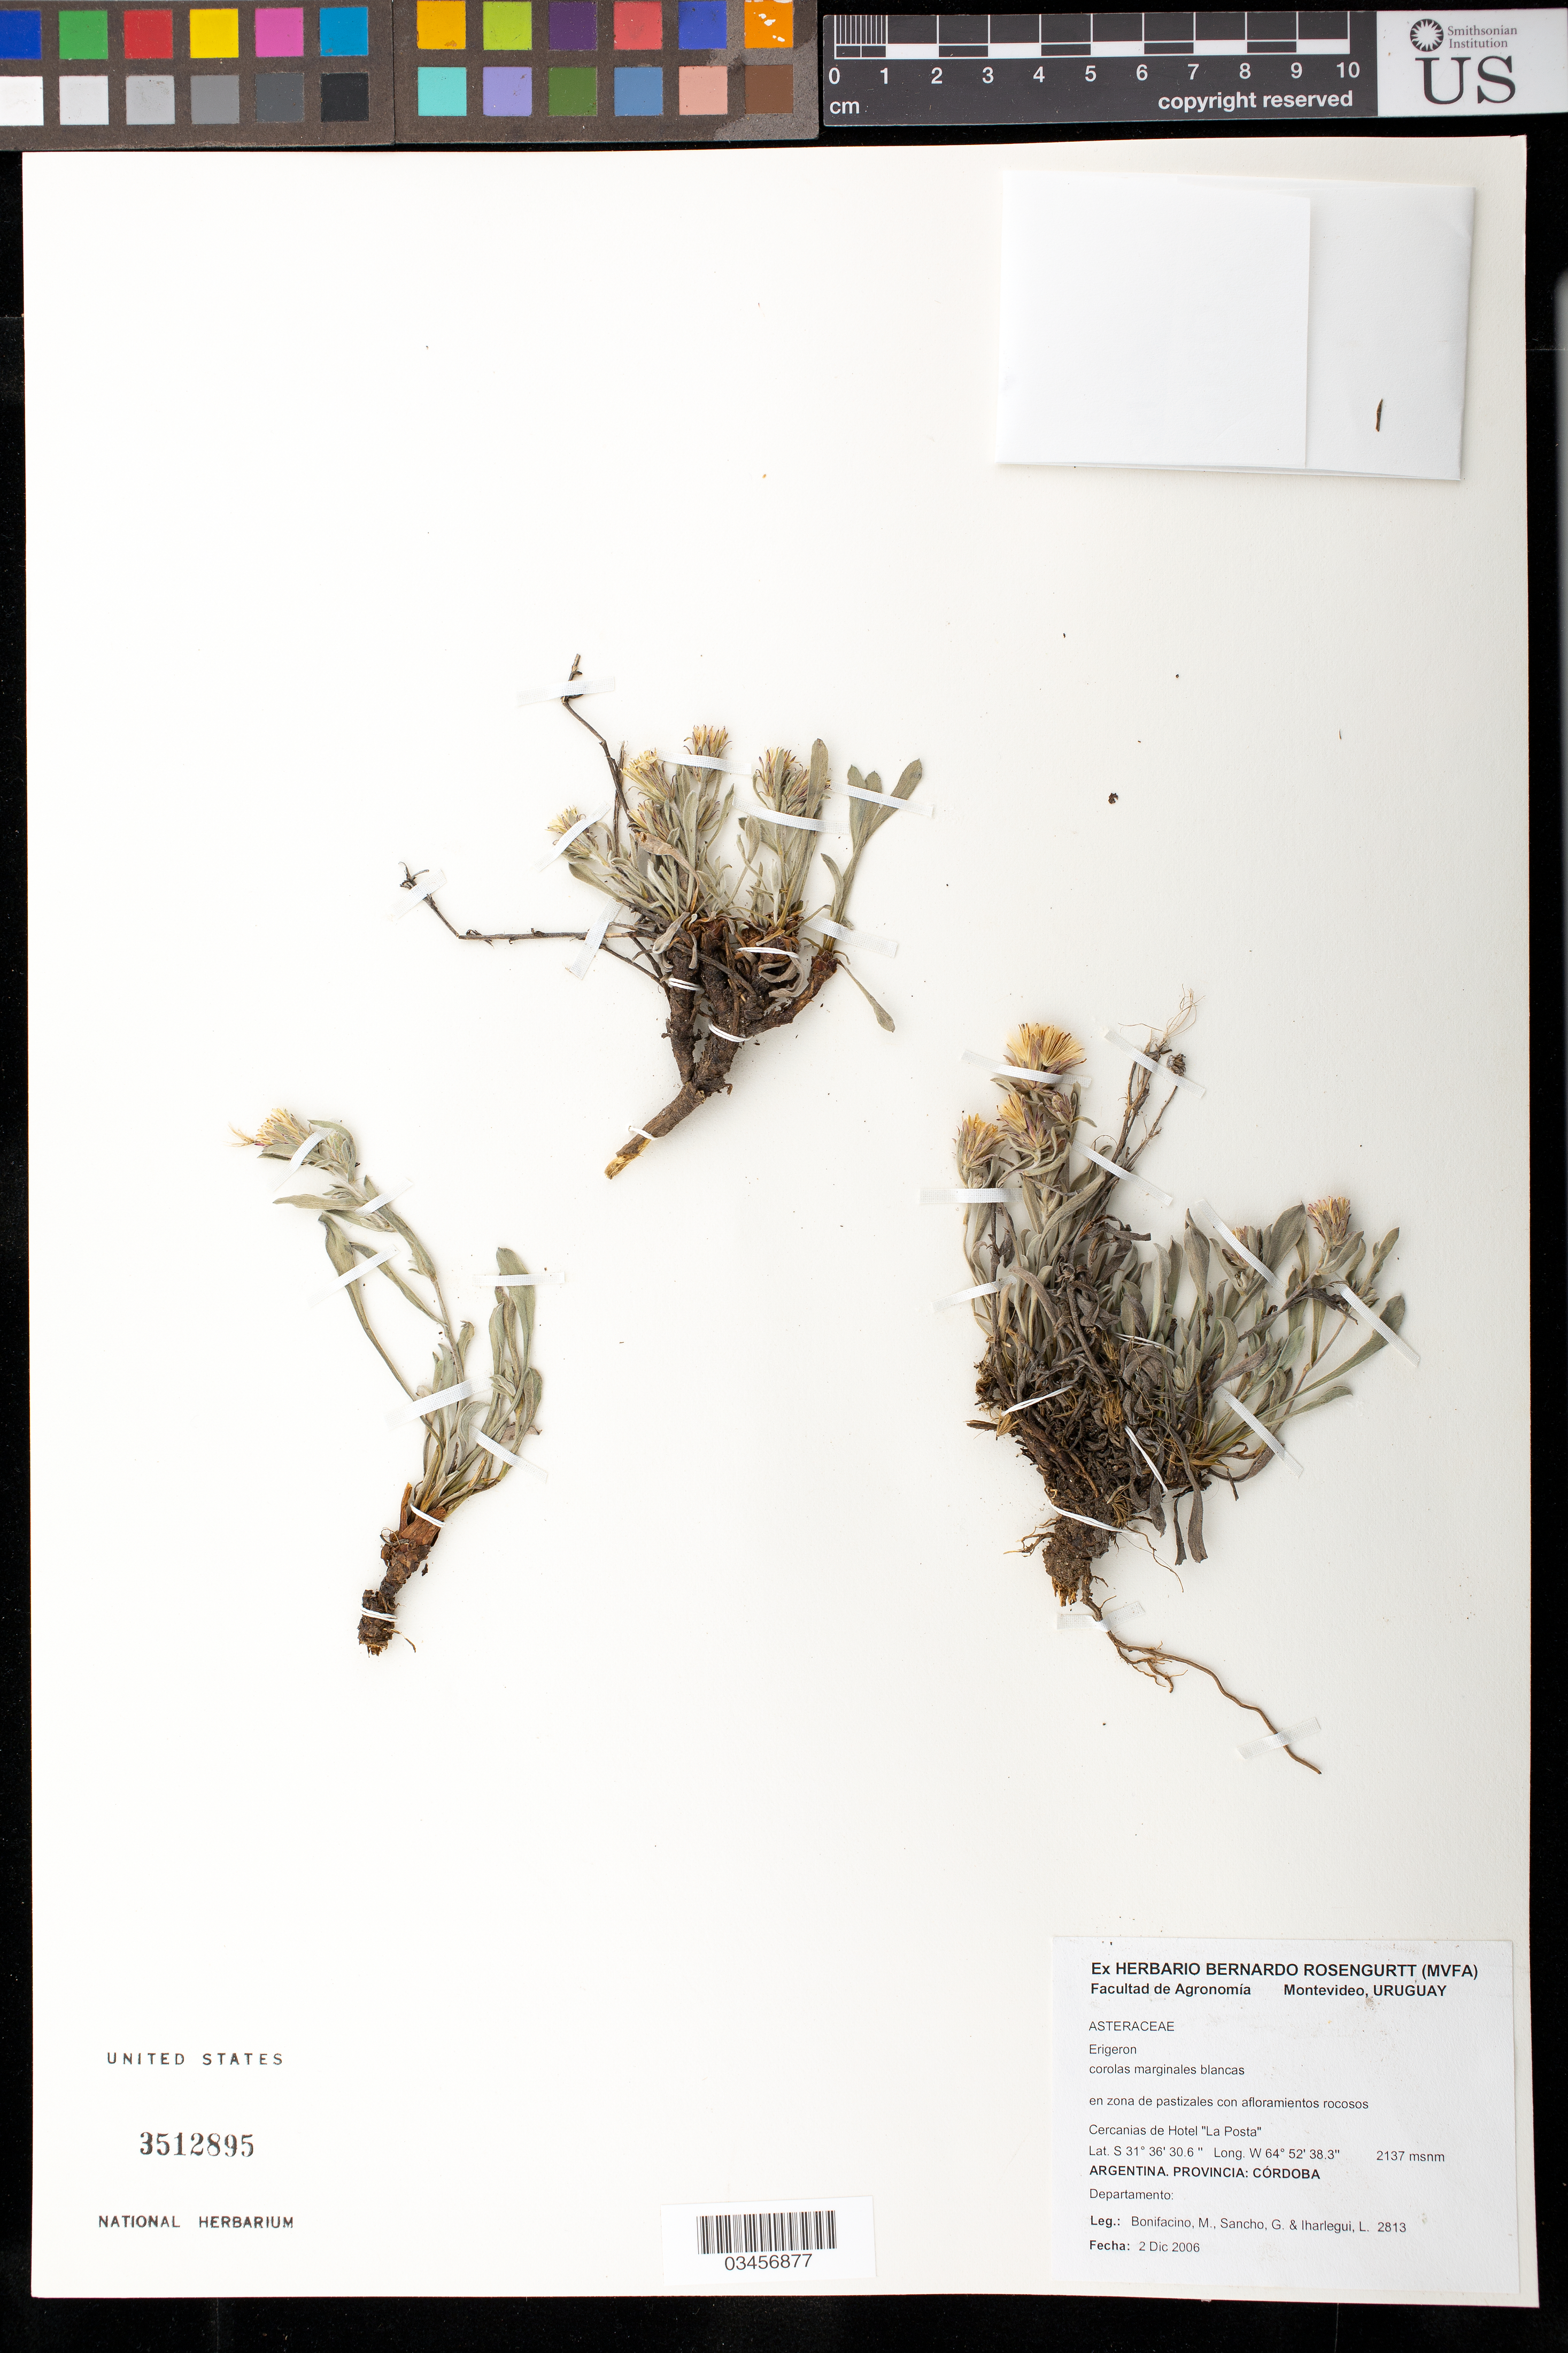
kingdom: Plantae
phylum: Tracheophyta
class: Magnoliopsida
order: Asterales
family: Asteraceae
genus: Erigeron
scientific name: Erigeron sp.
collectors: M. Bonifacino, G. Sancho & L. Iharlegui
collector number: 2813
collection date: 2006-12-02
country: Argentina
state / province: Córdoba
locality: Cercanias de Hotel "La Posta"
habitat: En zona de pastizales con afloramientos rocosos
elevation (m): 2137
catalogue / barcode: US 3512895